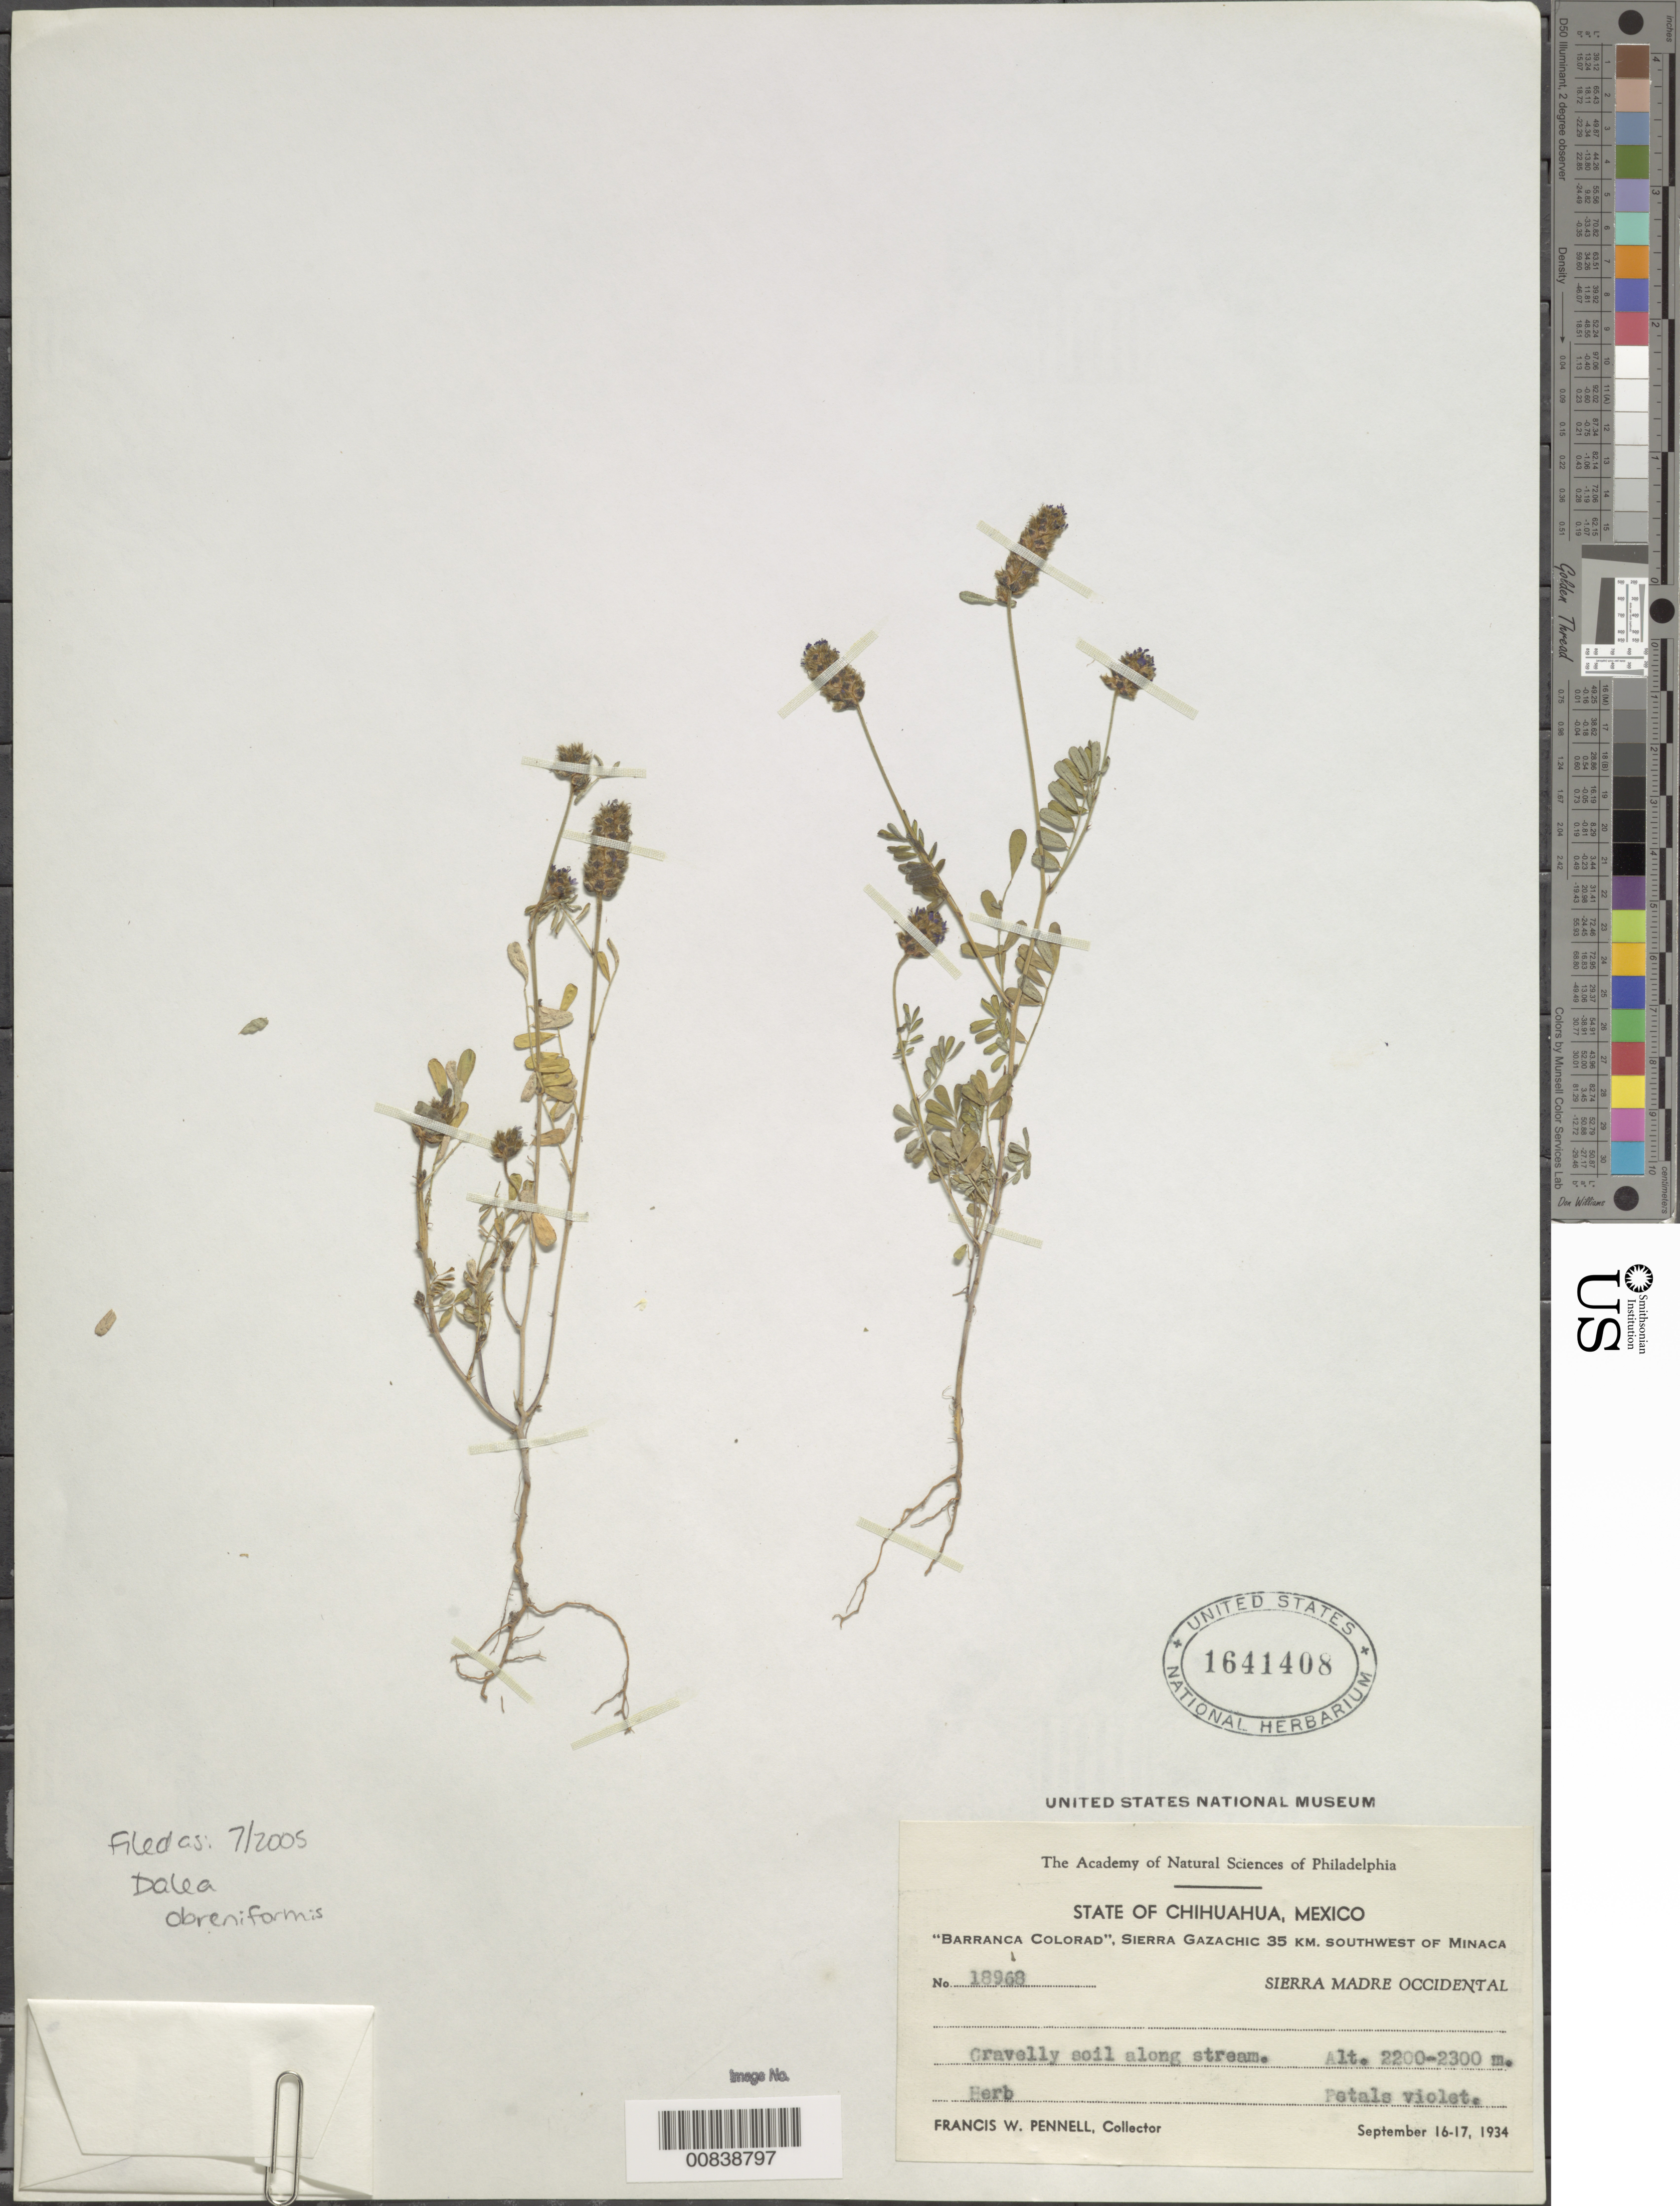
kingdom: Plantae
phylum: Tracheophyta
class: Magnoliopsida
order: Fabales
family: Fabaceae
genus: Dalea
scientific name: Dalea obreniformis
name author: (Rydb.) Barneby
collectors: F. W. Pennell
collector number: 18968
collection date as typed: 16 Sep 1934 to 17 Sep 1934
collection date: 1934-09-16/1934-09-17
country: Mexico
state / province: Chihuahua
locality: Barranca Colorad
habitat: Gravelly soil along stream.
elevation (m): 2300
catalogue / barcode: US 1641408